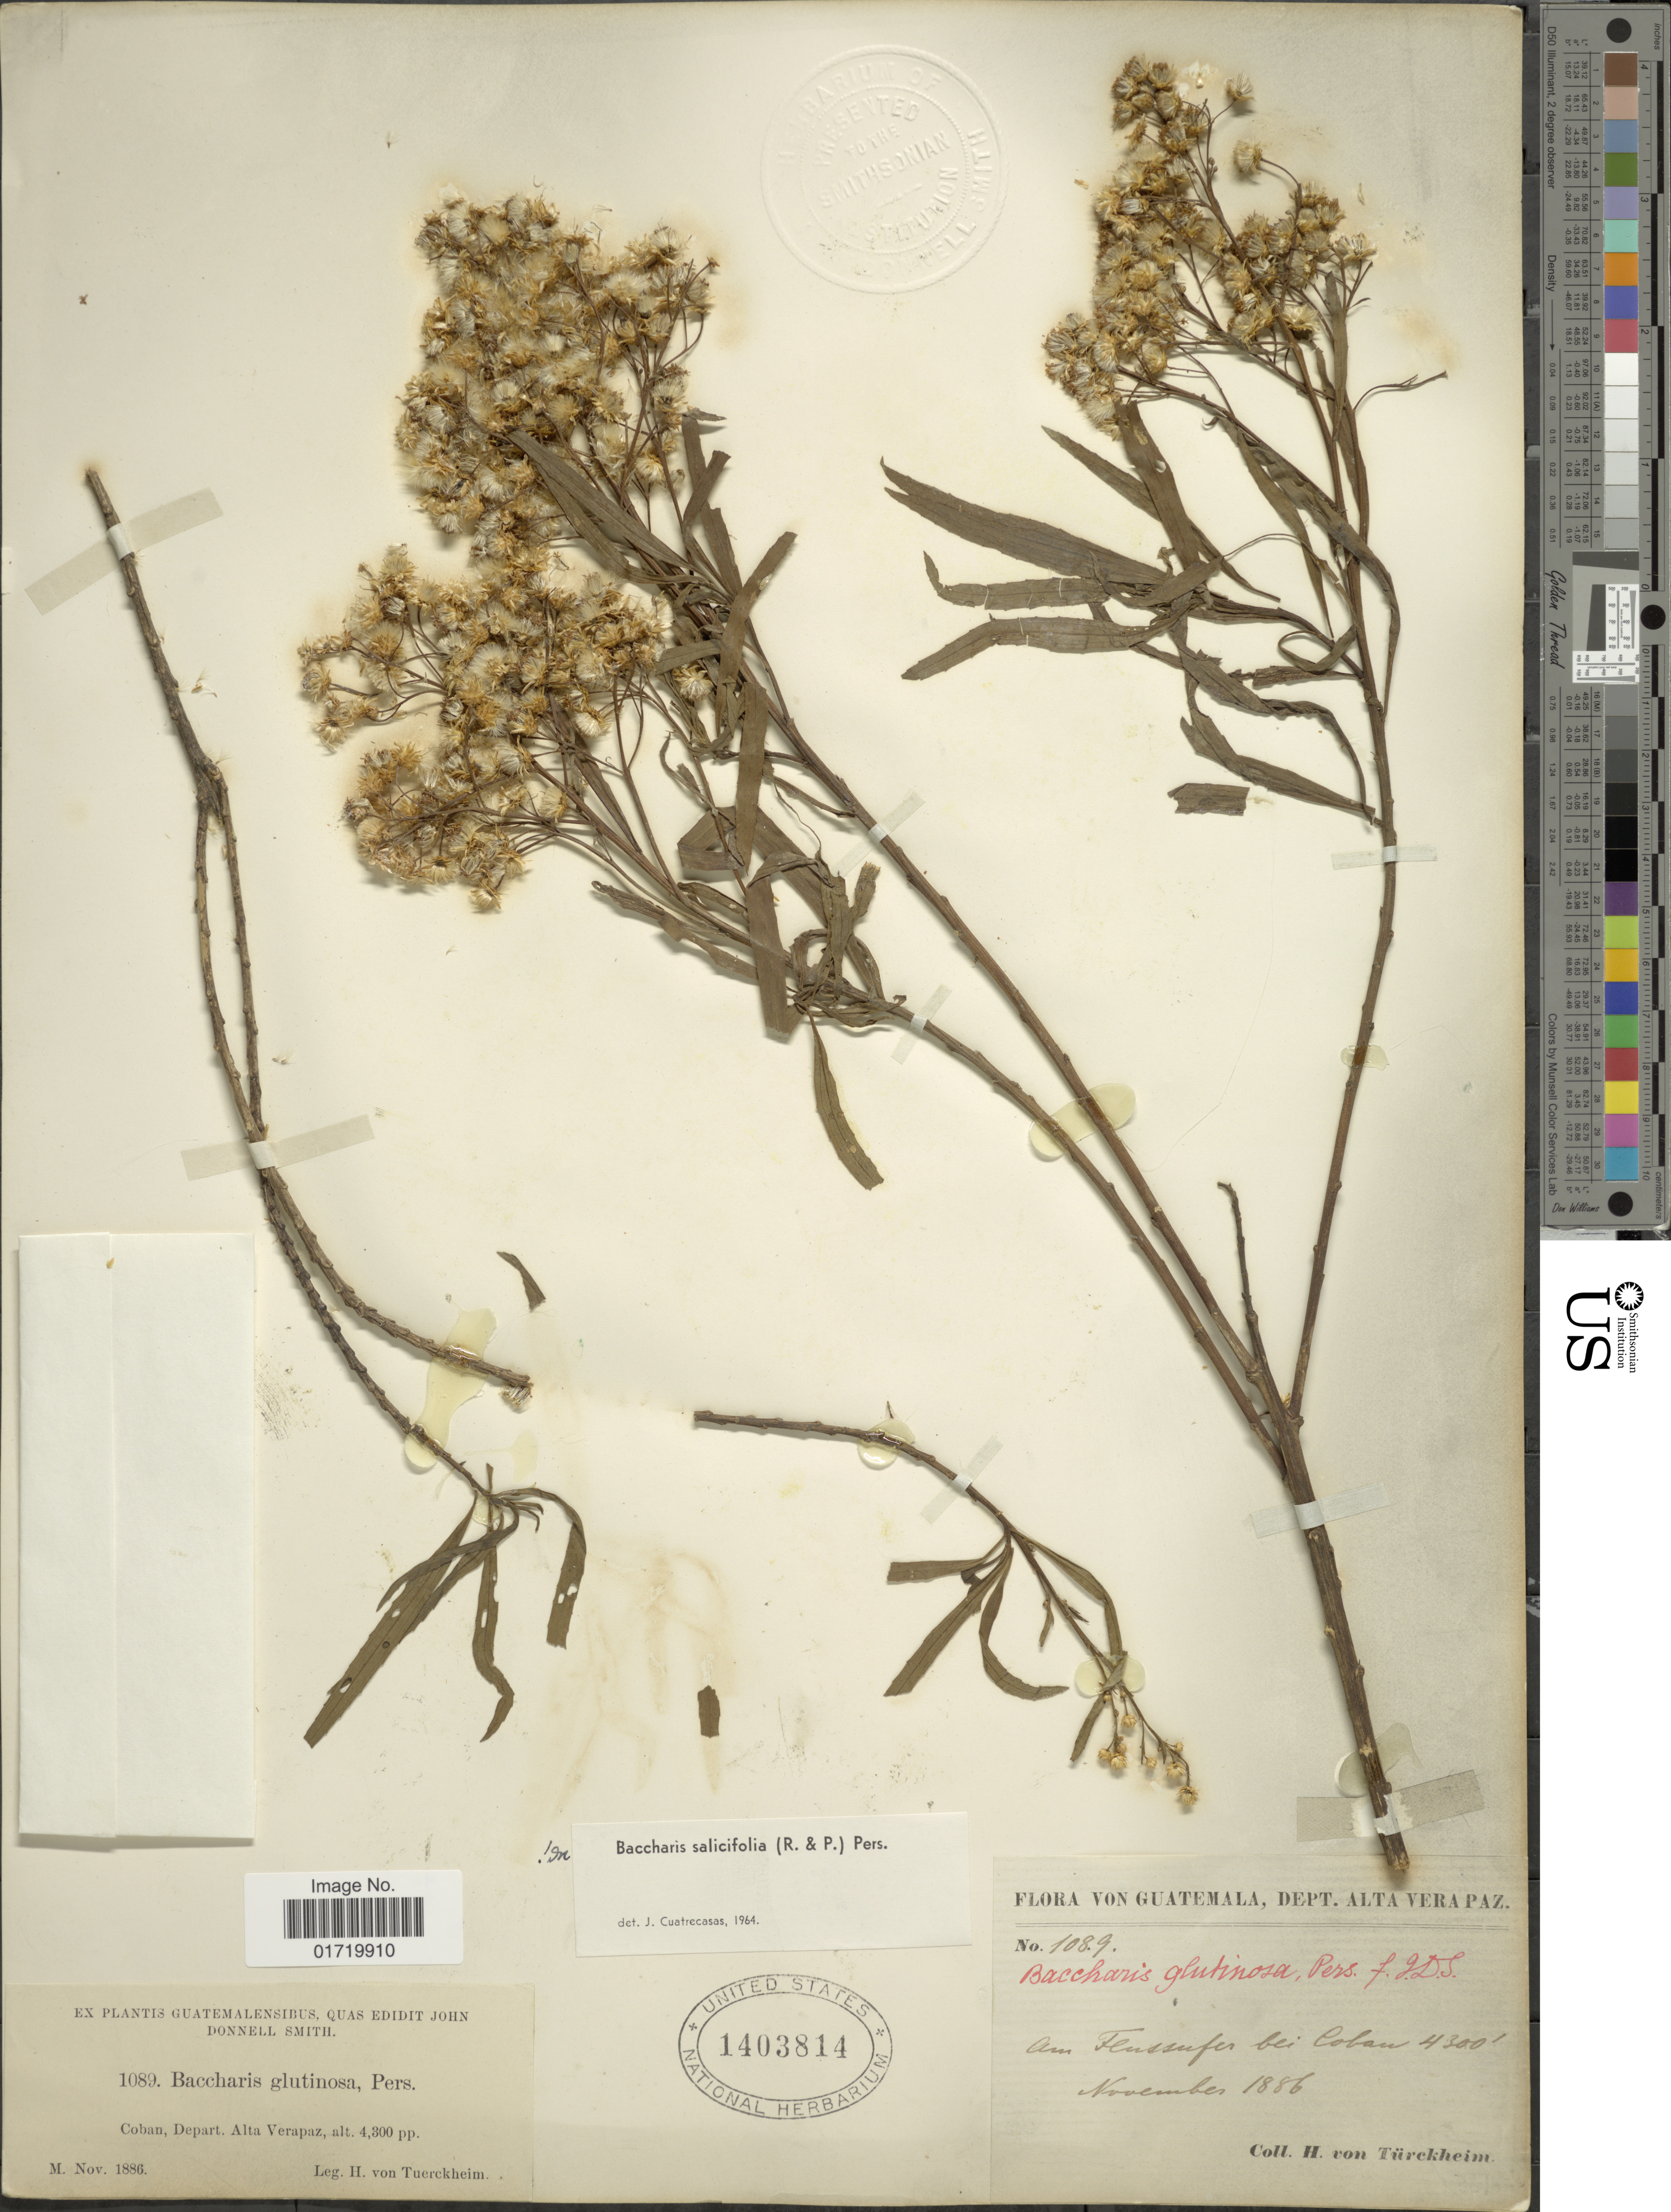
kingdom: Plantae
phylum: Tracheophyta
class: Magnoliopsida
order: Asterales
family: Asteraceae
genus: Baccharis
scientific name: Baccharis salicifolia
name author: (Ruiz & Pav.) Pers.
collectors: H. von Türckheim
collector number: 1089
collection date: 1886-11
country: Guatemala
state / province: Alta Verapaz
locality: Guatemalensibus, Coban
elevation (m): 1311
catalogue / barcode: US 1403814